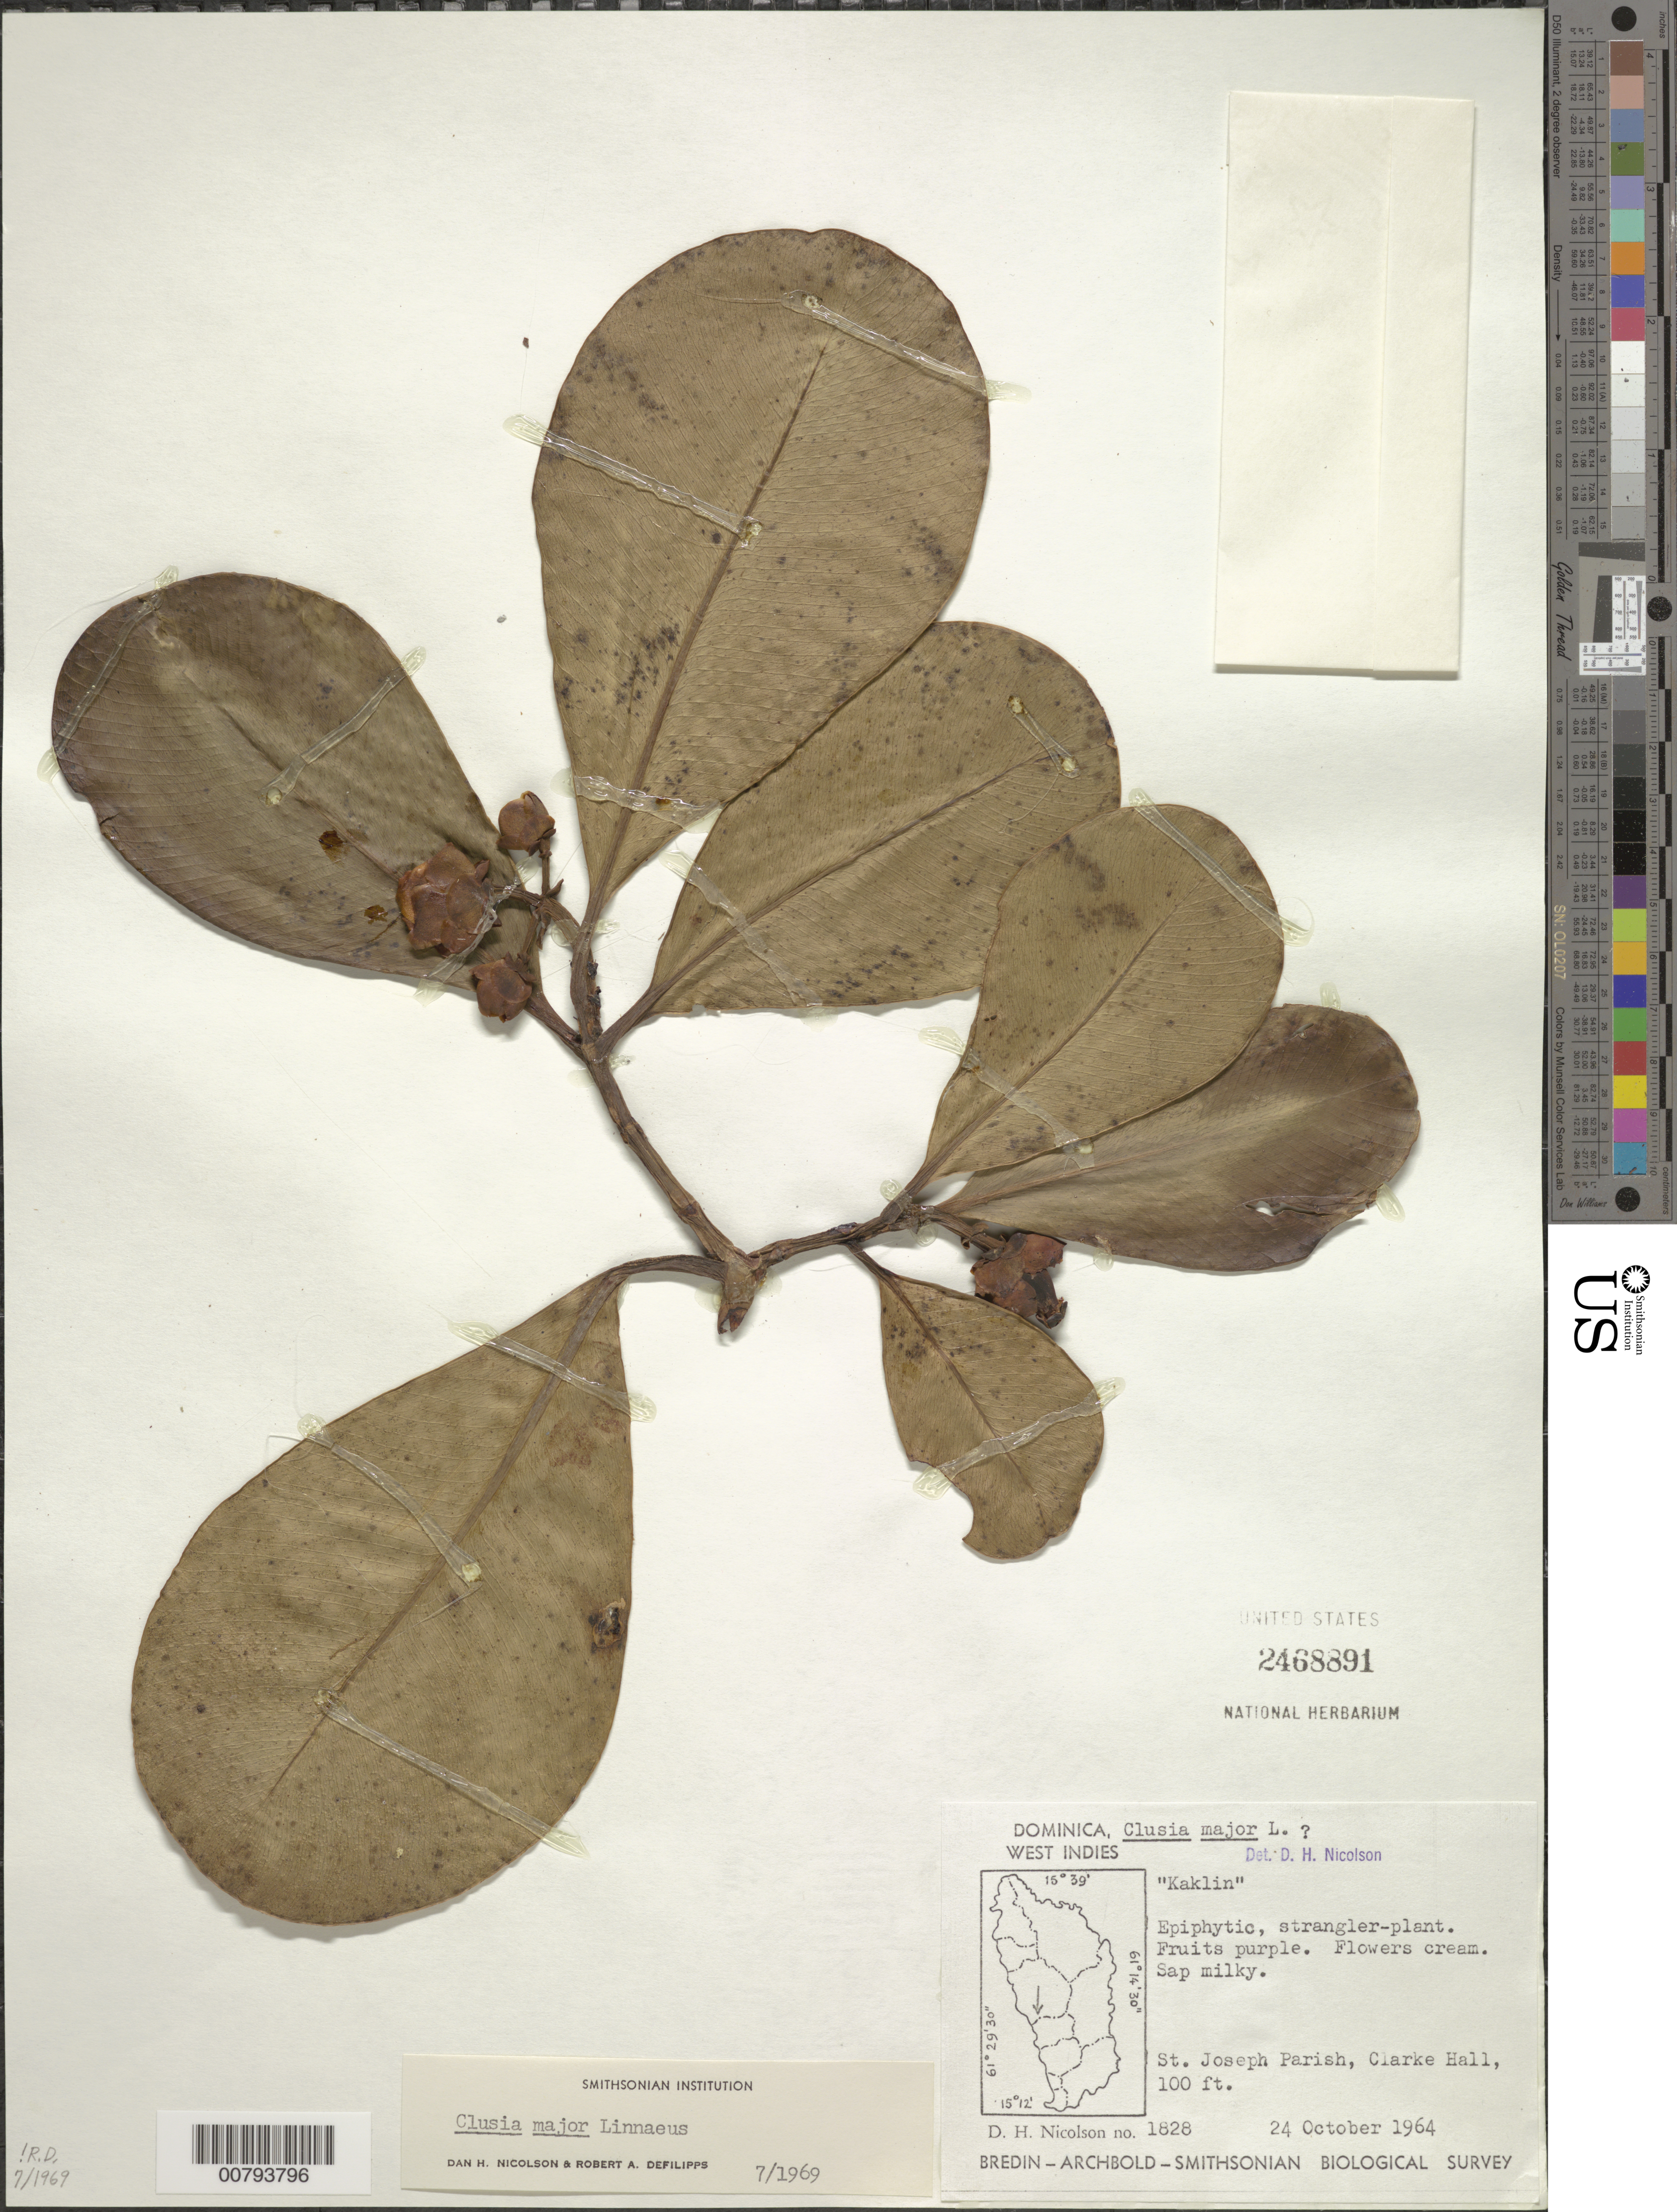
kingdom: Plantae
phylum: Tracheophyta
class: Magnoliopsida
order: Malpighiales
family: Clusiaceae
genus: Clusia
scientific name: Clusia major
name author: L.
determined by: Nicolson, D. H.; DeFilipps, R. A.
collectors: D. H. Nicolson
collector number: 1828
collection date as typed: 24 Oct 1964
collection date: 1964-10-24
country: Dominica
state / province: St. Joseph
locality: Clarke Hall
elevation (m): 30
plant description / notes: Common name: Kaklin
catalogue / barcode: US 2468891